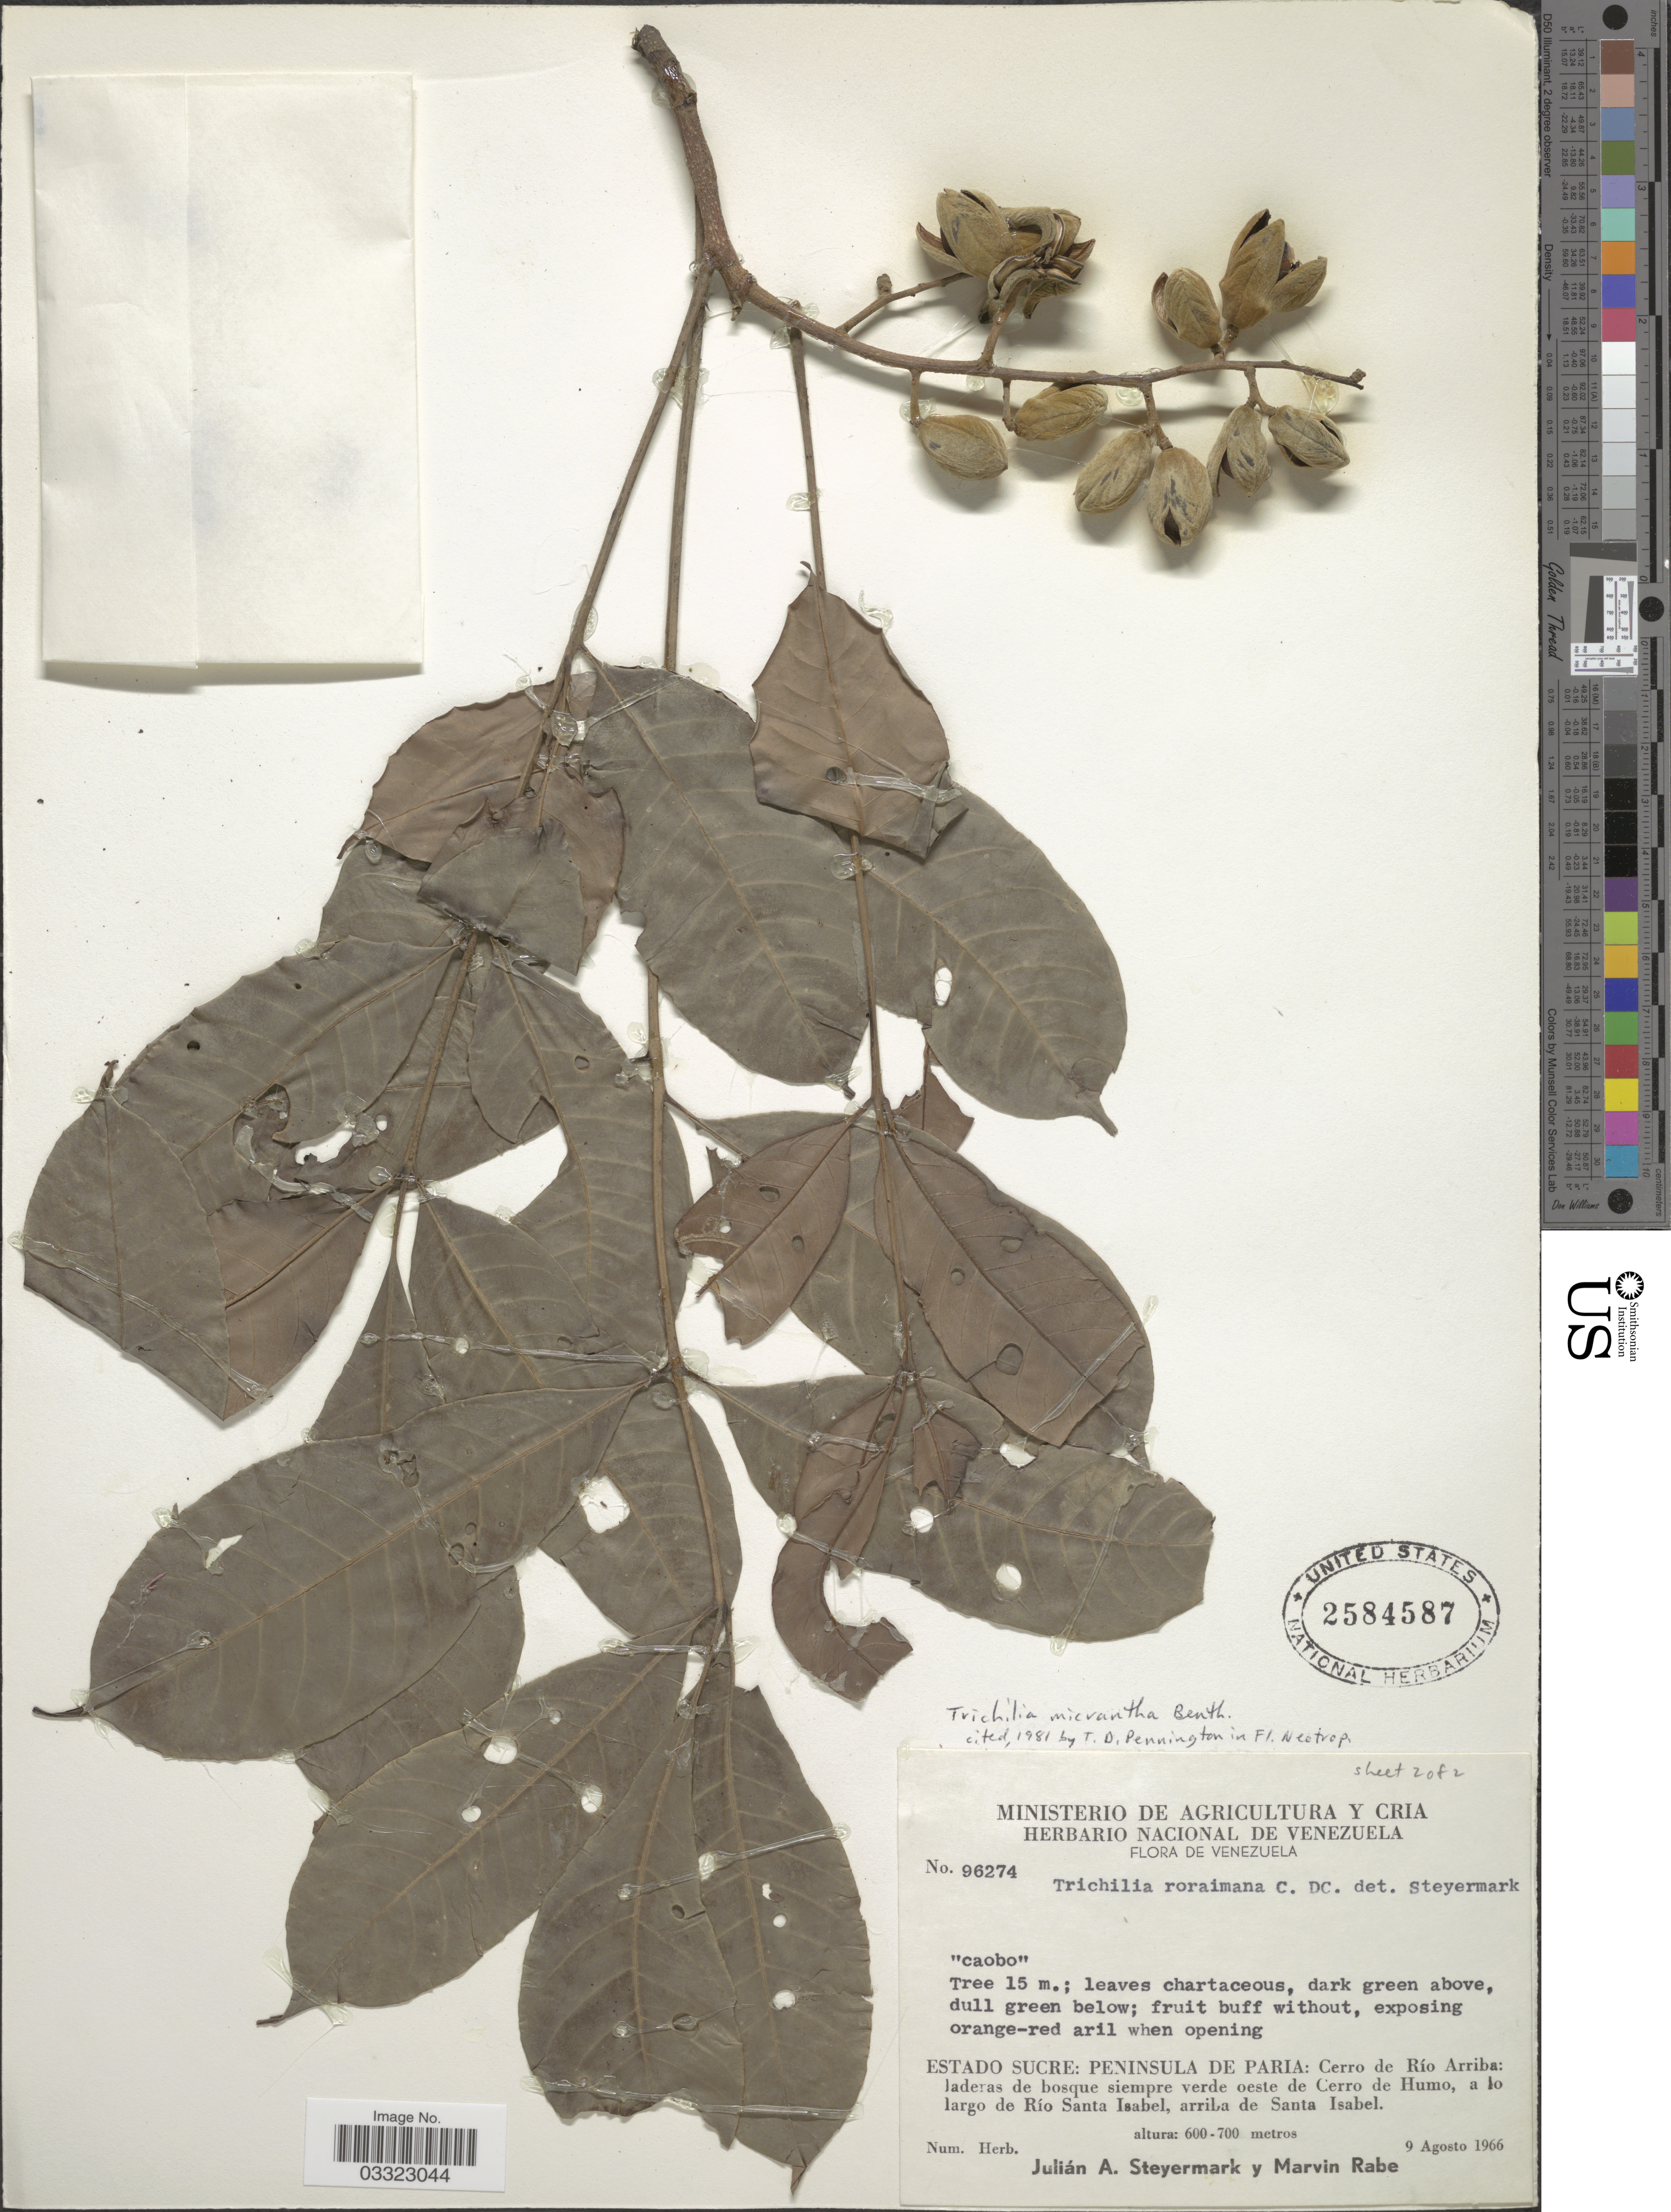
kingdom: Plantae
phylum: Tracheophyta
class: Magnoliopsida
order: Sapindales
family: Meliaceae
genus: Trichilia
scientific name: Trichilia micrantha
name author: Benth.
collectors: J. Steyermark & M. Rabe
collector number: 96274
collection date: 1966-08-09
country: Venezuela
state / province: Sucre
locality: Peninsula de Paria: Cerro de Río Arriba: laderas de bosque siempre verde oeste de Cerro de Humo, a lo largo de Río Santa Isabel, arriba de Santa Isabel.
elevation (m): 600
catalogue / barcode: US 2584587